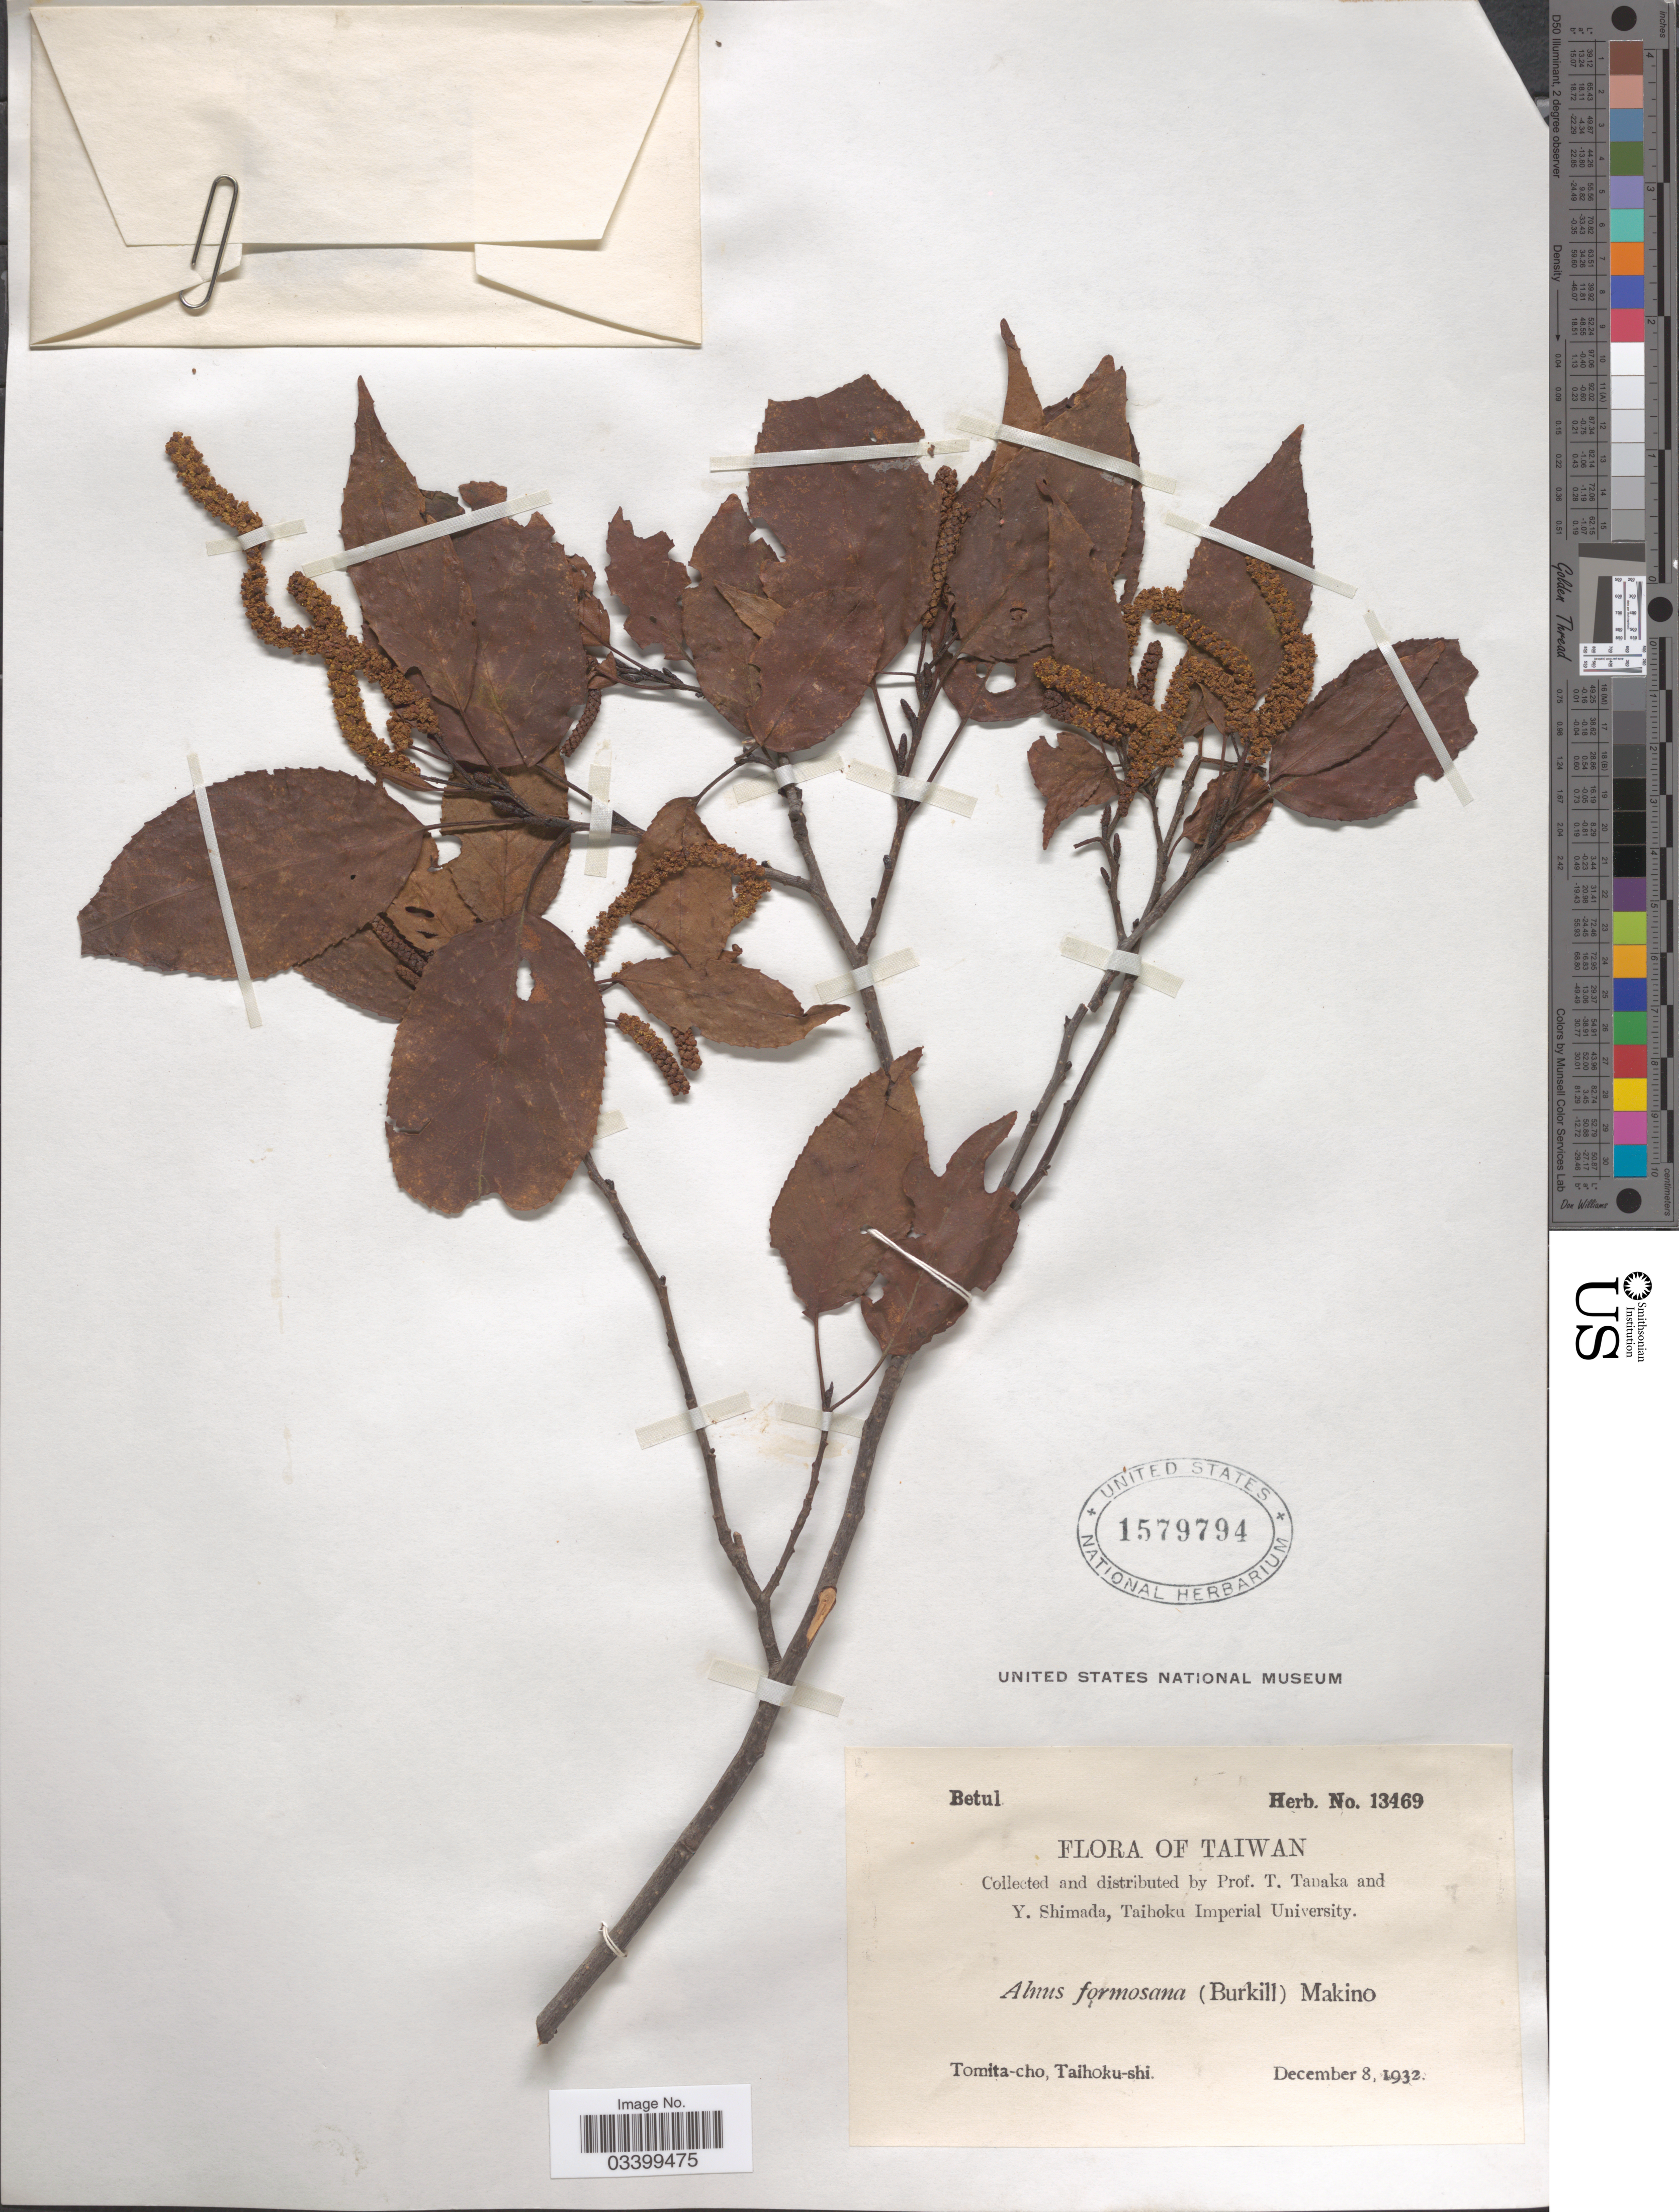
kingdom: Plantae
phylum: Tracheophyta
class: Magnoliopsida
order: Fagales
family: Betulaceae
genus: Alnus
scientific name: Alnus japonica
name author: (Thunb.) Steud.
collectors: T. Tanaka & Y. Shimada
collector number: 13469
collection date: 1932-12-08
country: Taiwan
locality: Tomita-cho, Taihoku-shi.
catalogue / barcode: US 1579794